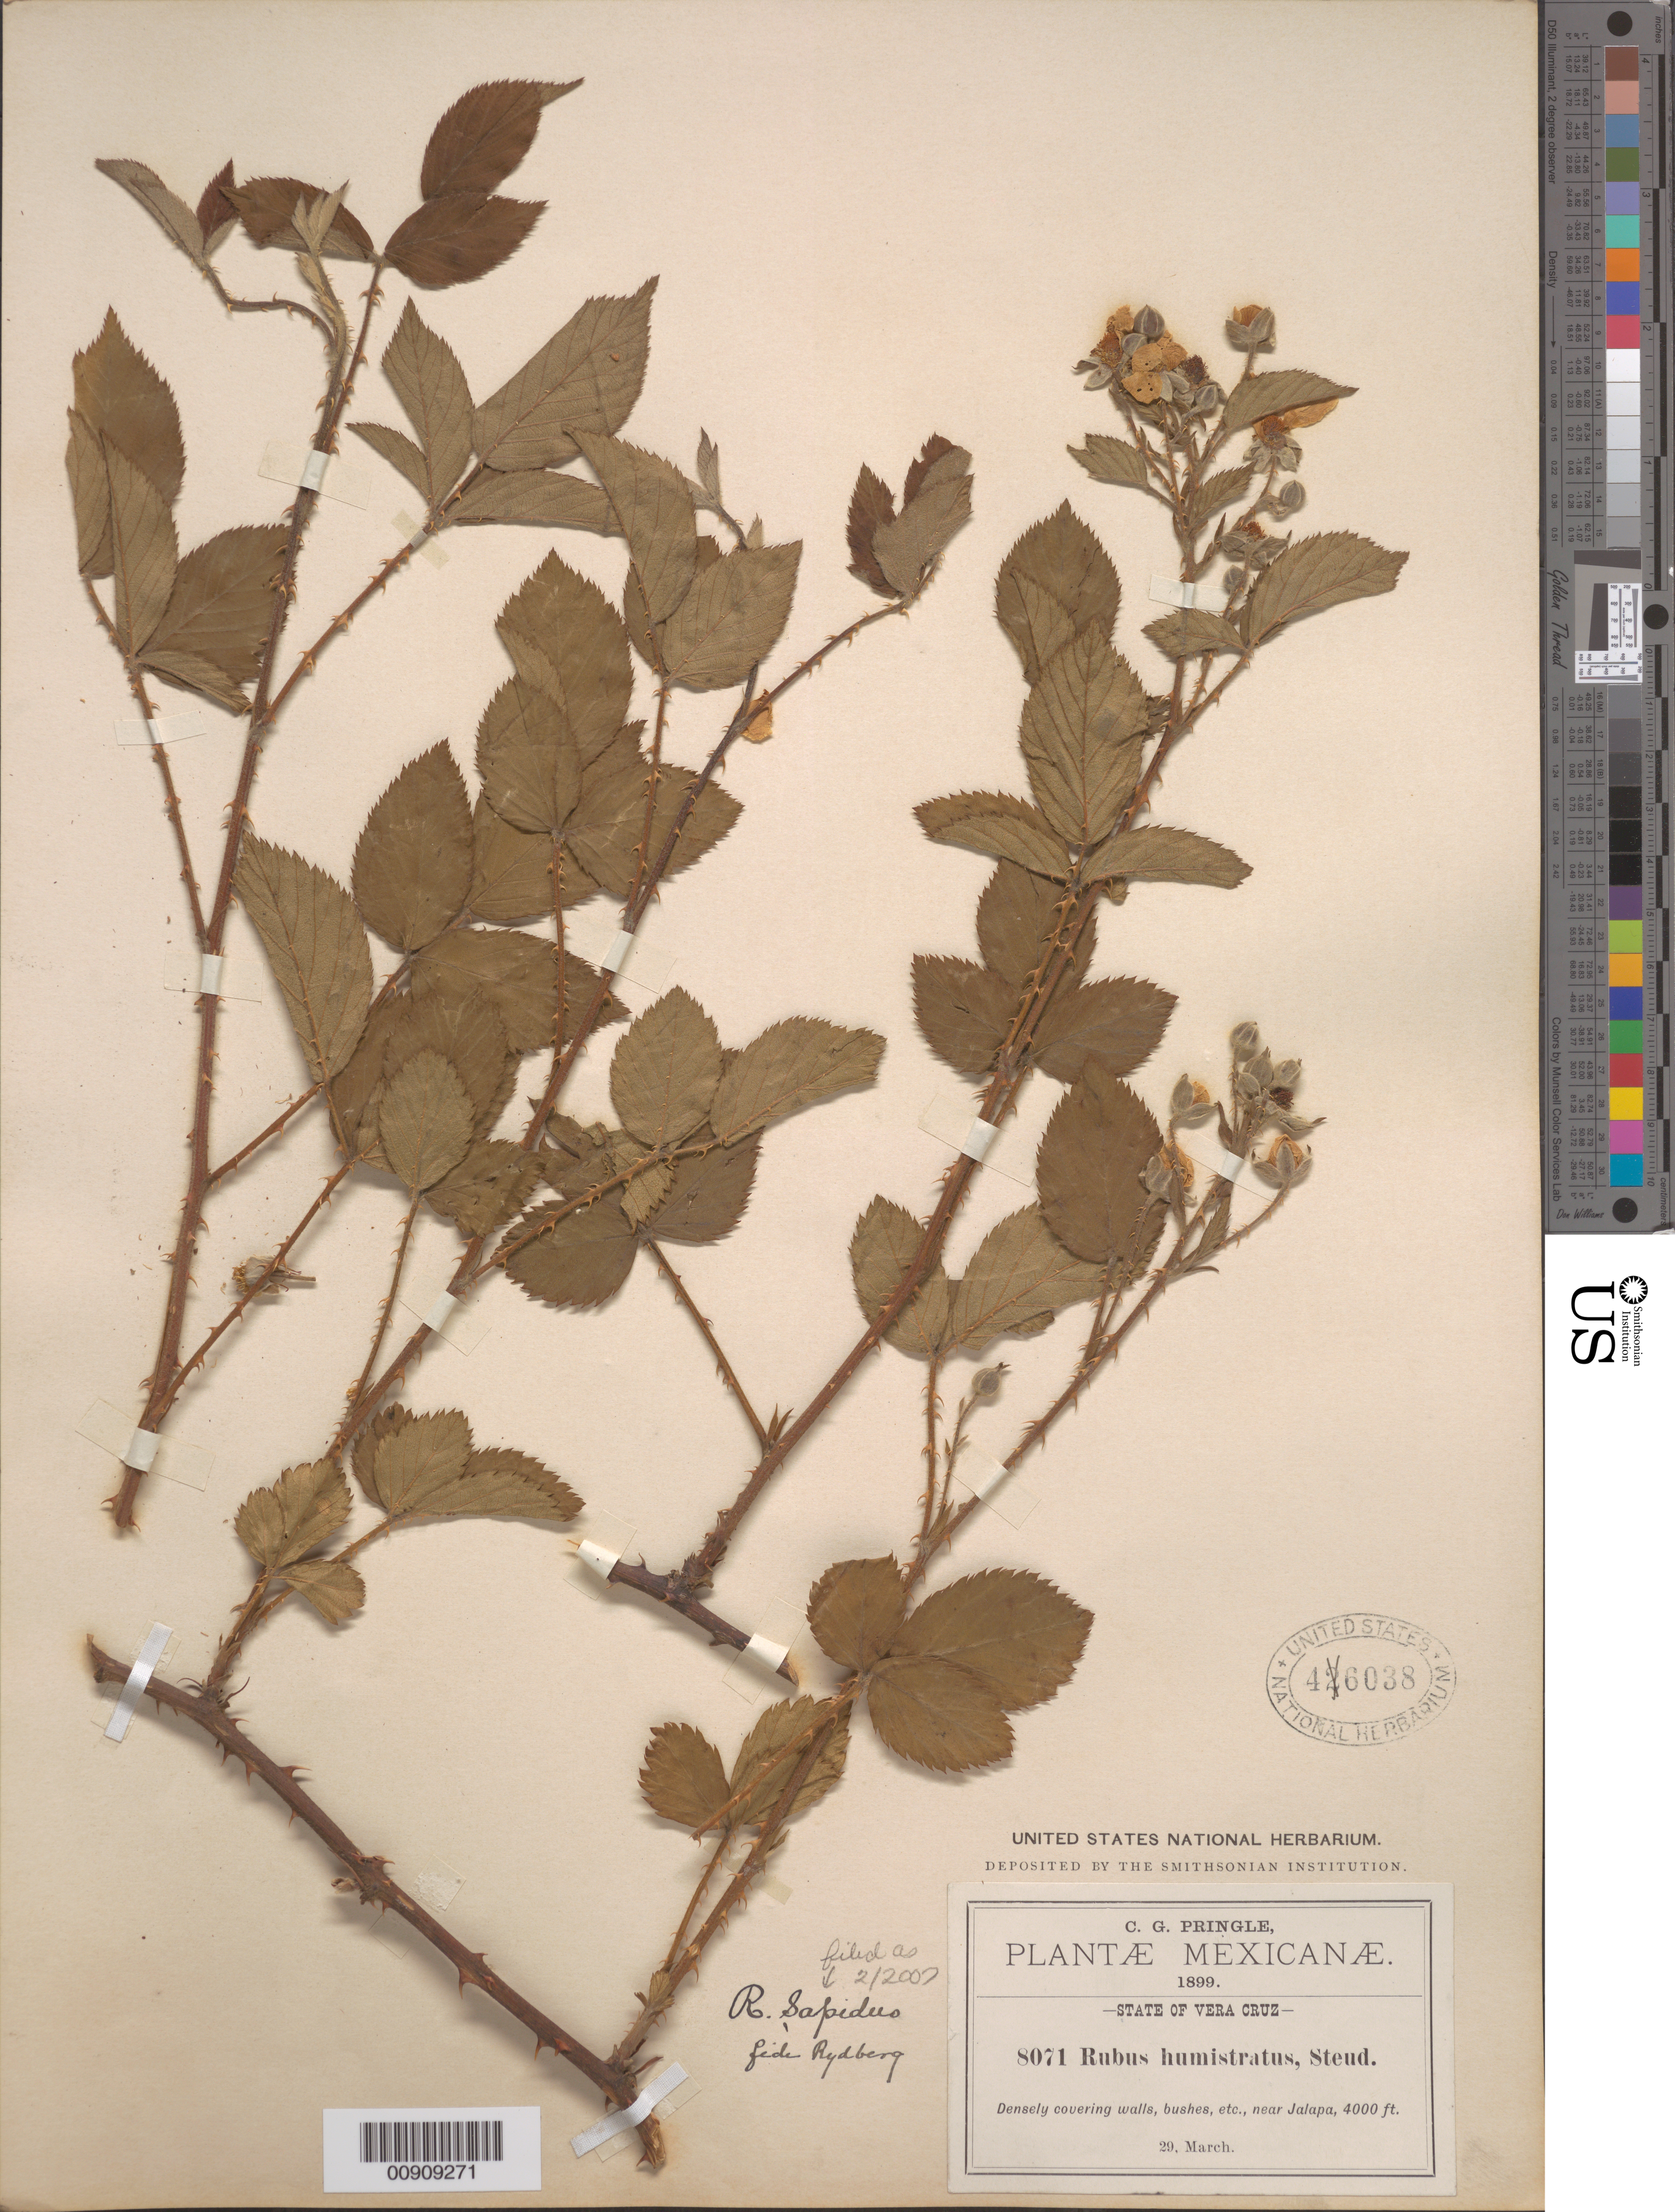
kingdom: Plantae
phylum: Tracheophyta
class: Magnoliopsida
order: Rosales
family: Rosaceae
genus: Rubus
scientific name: Rubus sapidus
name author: Schltdl.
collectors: C. G. Pringle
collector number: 8071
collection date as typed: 29 Mar 1899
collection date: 1899-03-29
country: Mexico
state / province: Veracruz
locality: Near Jalapa, Veracruz.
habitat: Densely covering walls, bushes, etc.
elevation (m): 1219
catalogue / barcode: US 46038